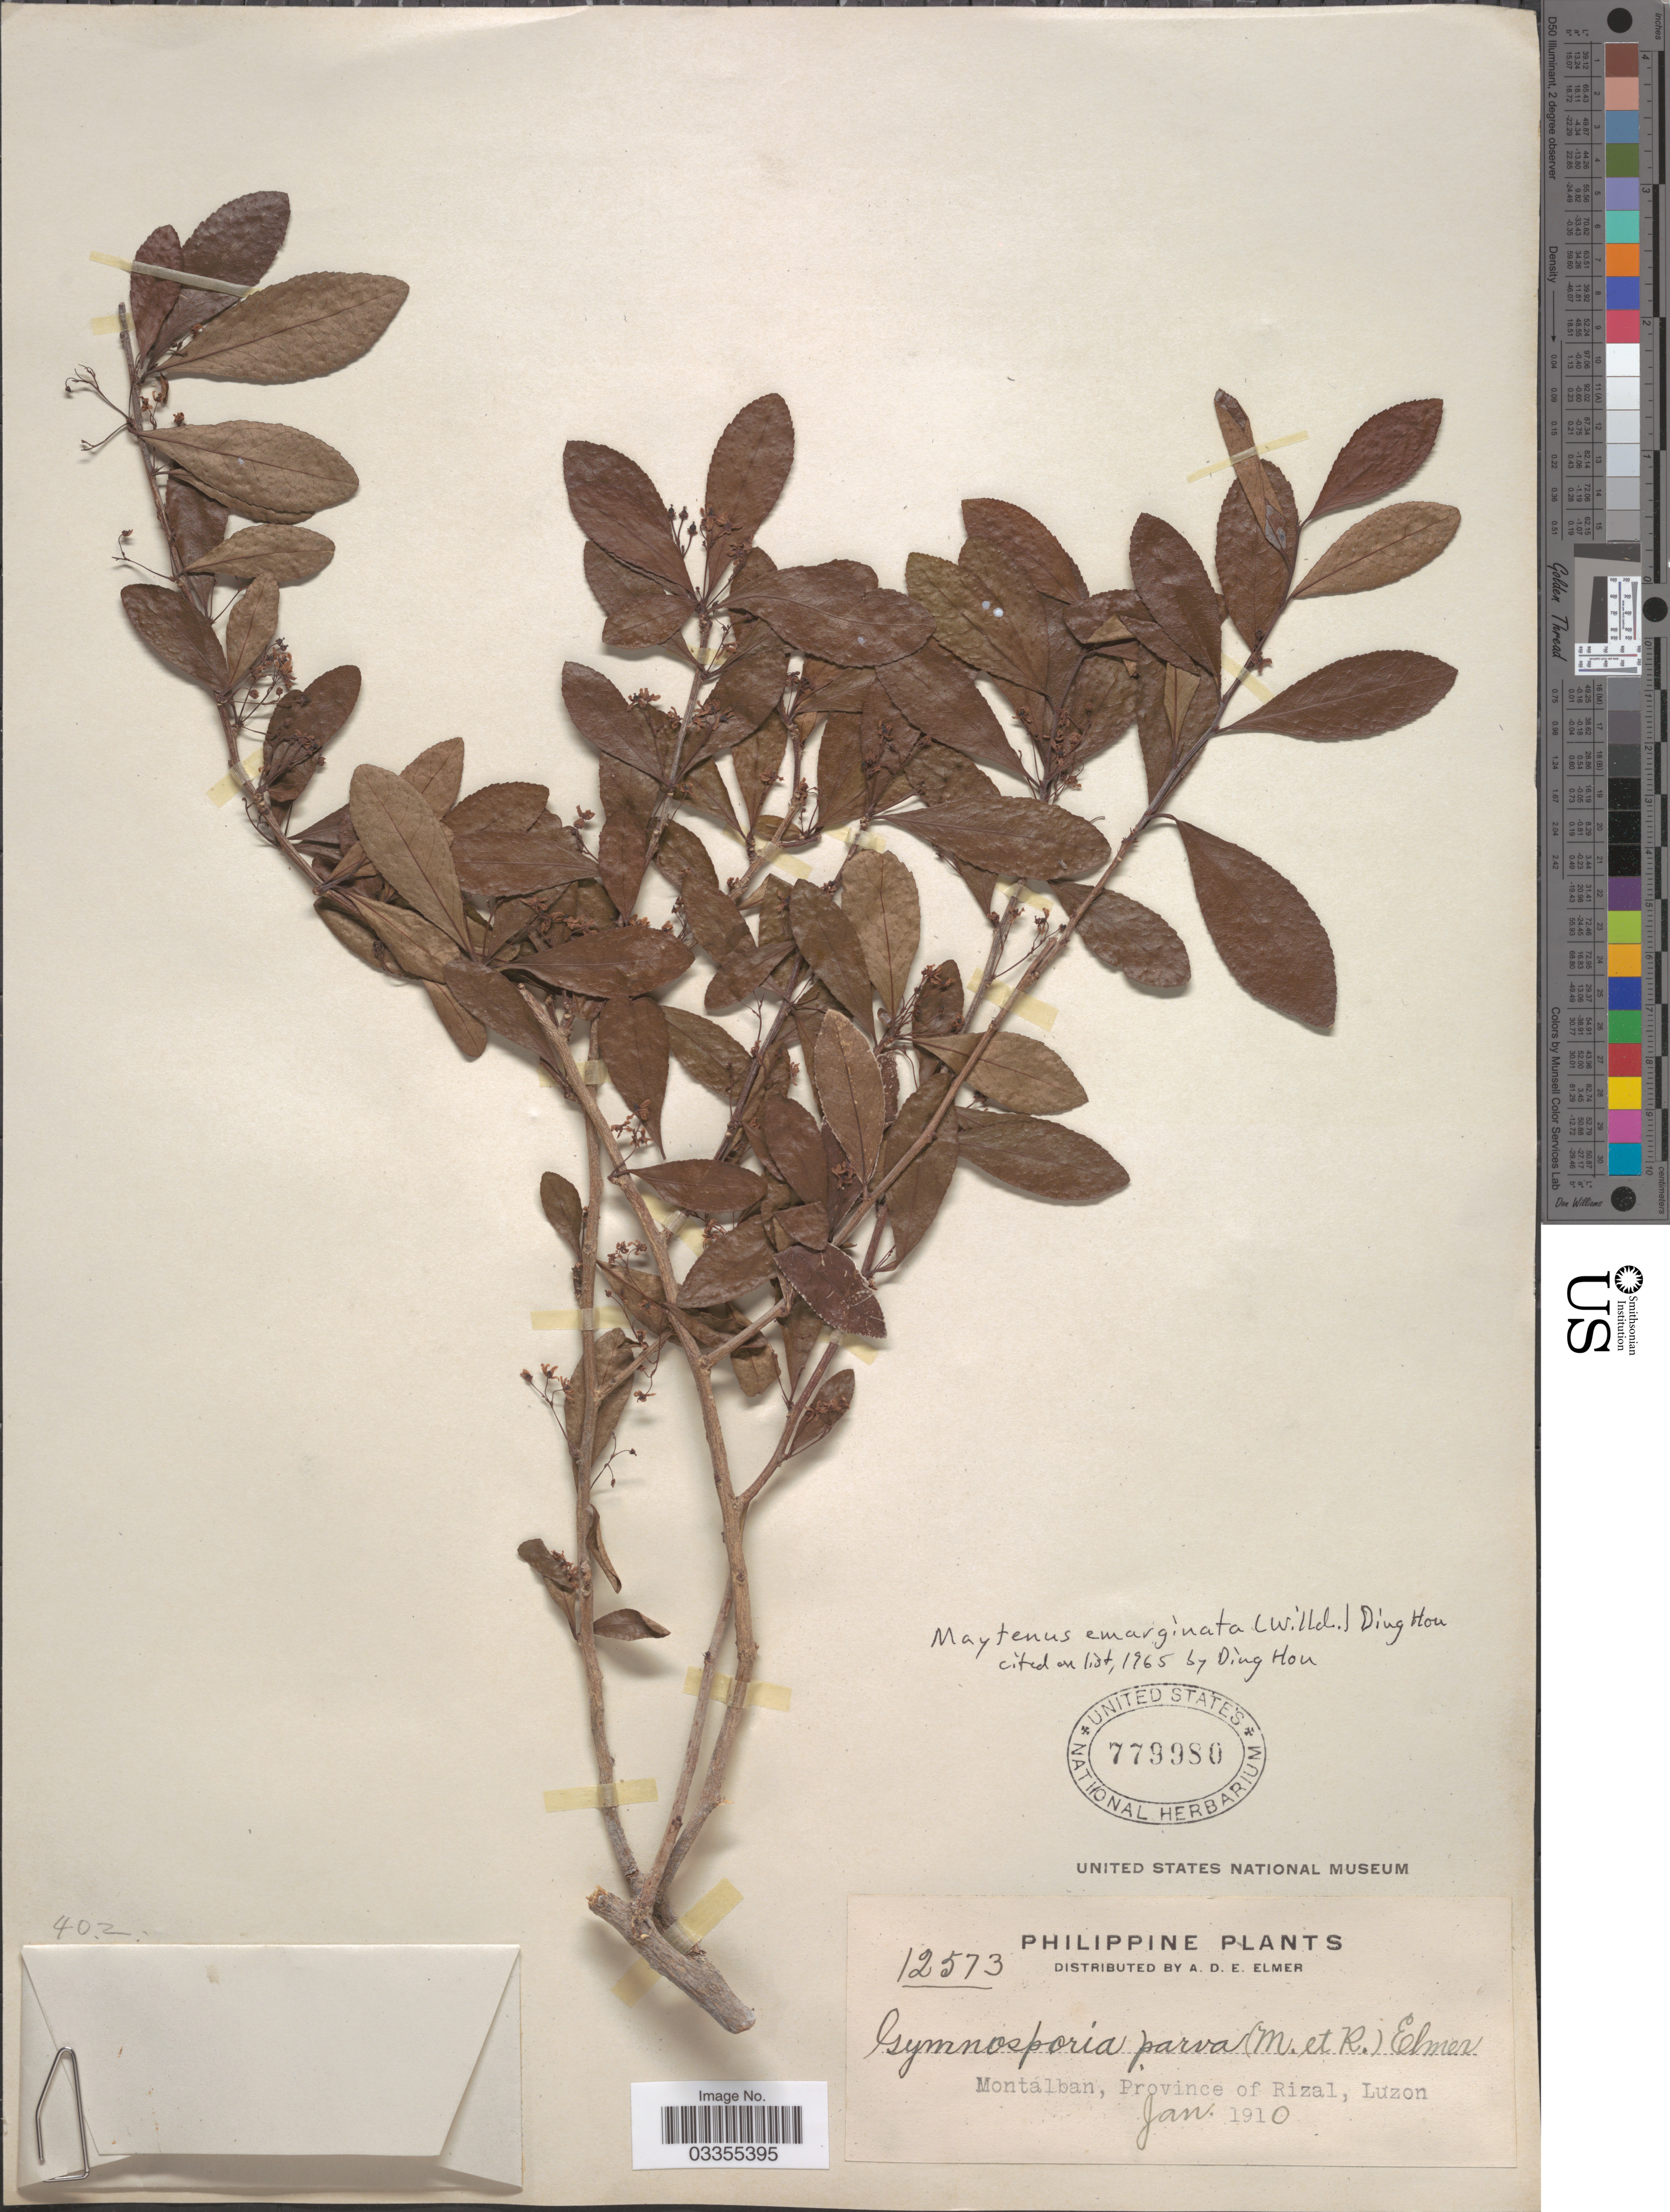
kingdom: Plantae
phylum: Tracheophyta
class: Magnoliopsida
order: Celastrales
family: Celastraceae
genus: Gymnosporia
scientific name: Gymnosporia spinosa var. parva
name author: Merr. & Rolfe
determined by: Jordaan, Marie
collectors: A. D. E. Elmer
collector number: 12573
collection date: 1910-01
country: Philippines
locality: Montalban, Province of Rizal, Luzon.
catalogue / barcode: US 779980